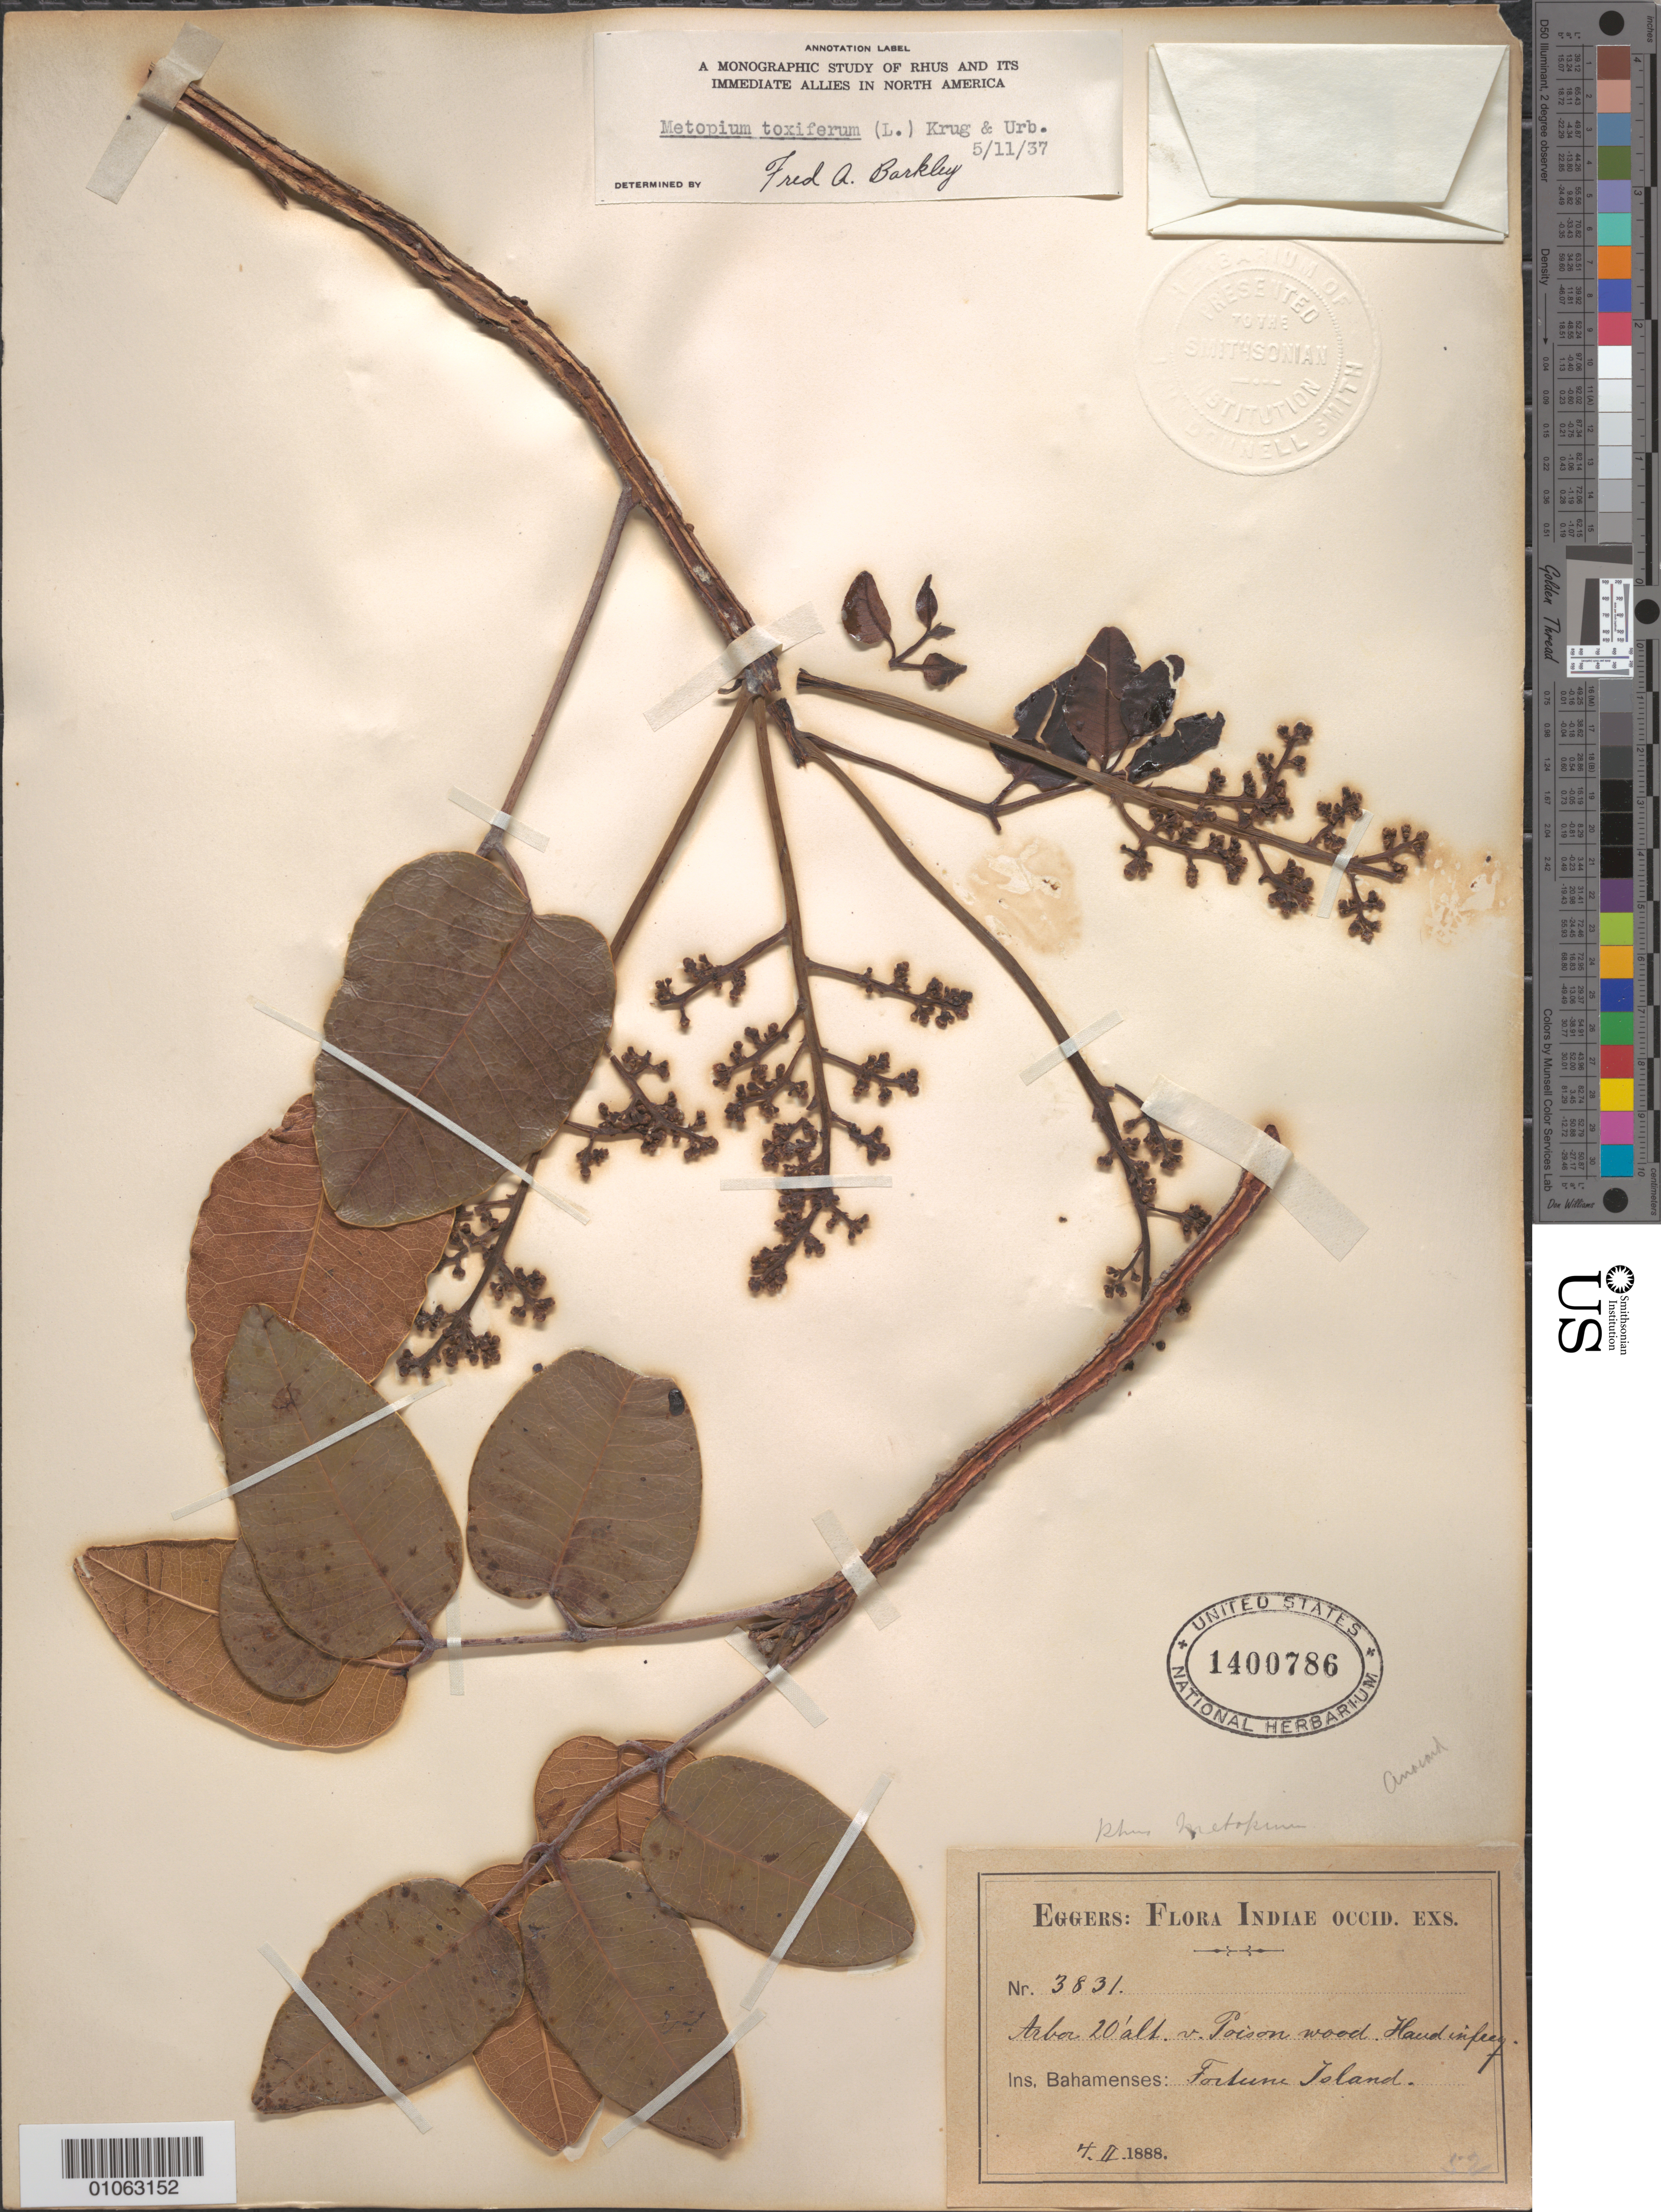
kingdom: Plantae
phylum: Tracheophyta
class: Magnoliopsida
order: Sapindales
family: Anacardiaceae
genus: Metopium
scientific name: Metopium toxiferum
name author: (L.) Krug & Urb.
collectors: H. F. A. von Eggers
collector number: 3831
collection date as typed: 04 Feb 1888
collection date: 1888-02-04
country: Bahamas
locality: Forlum Island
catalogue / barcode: US 1400786